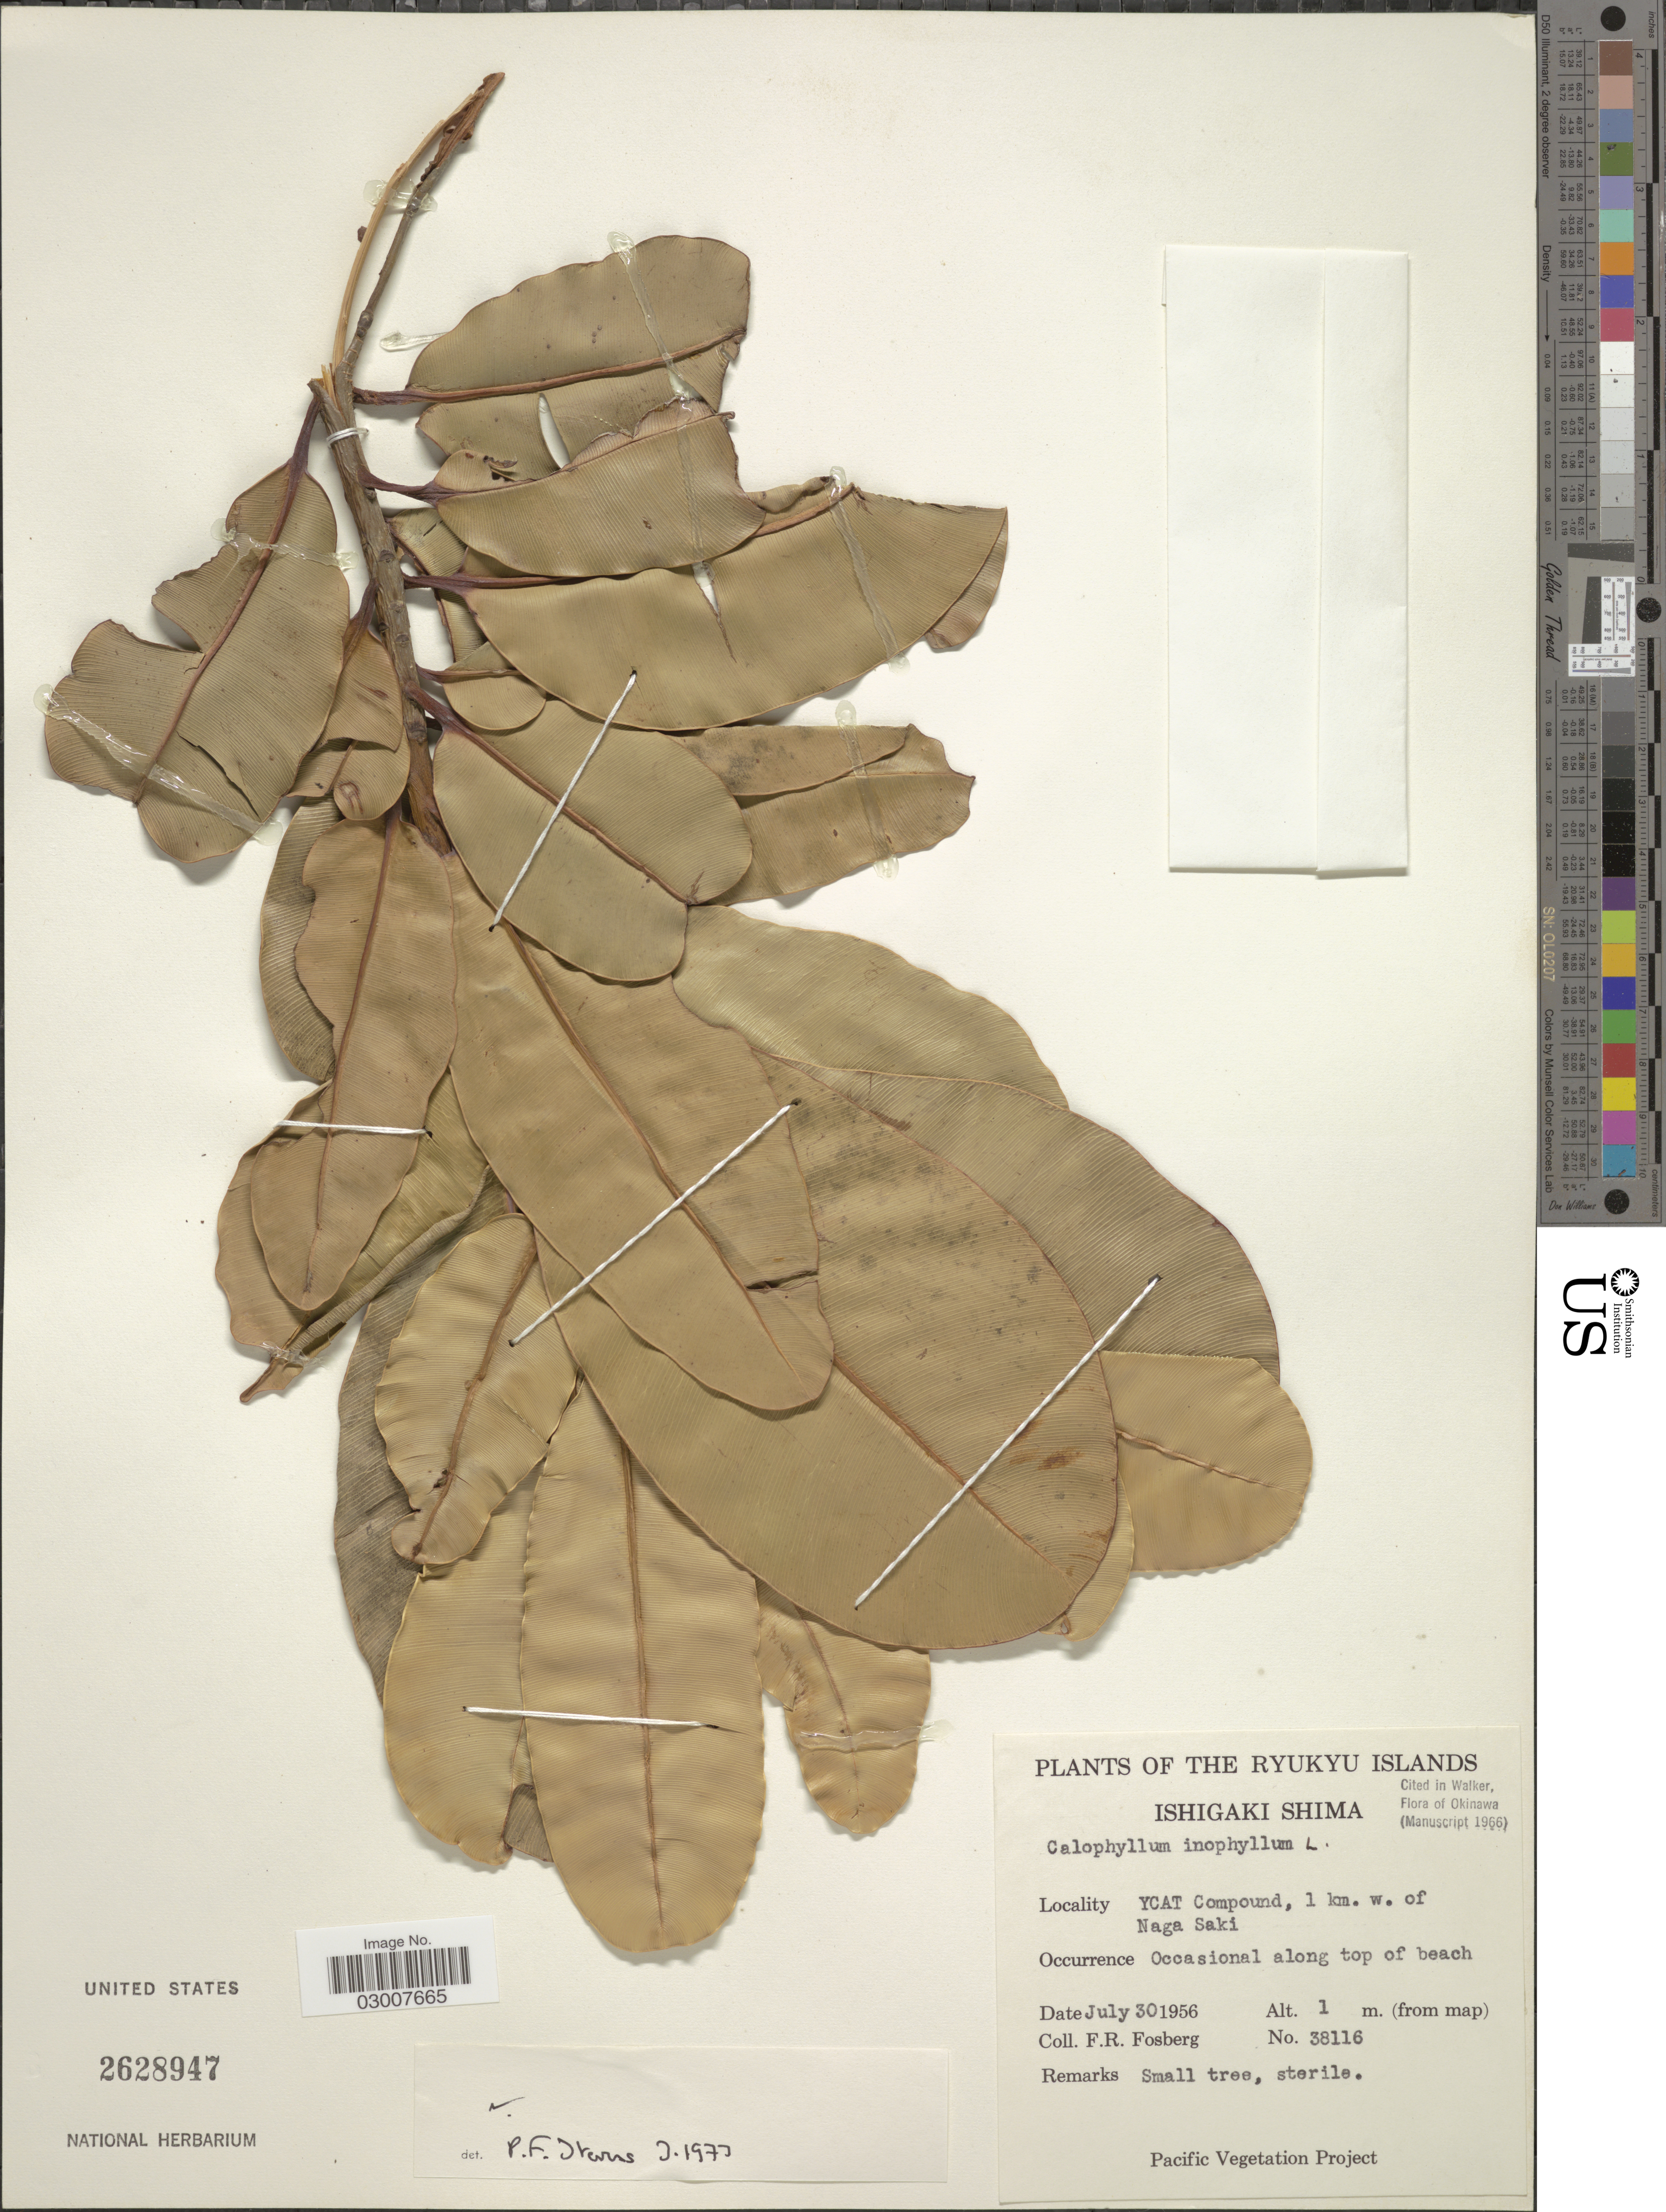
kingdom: Plantae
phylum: Tracheophyta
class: Magnoliopsida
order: Malpighiales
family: Calophyllaceae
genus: Calophyllum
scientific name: Calophyllum inophyllum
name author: L.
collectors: F. R. Fosberg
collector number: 38116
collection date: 1956-07-30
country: Japan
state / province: Okinawa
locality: Ryukyu Islands. Ishigaki Shima. YCAT Compound, 1 km. w. of Naga Saki.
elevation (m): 1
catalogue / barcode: US 2628947